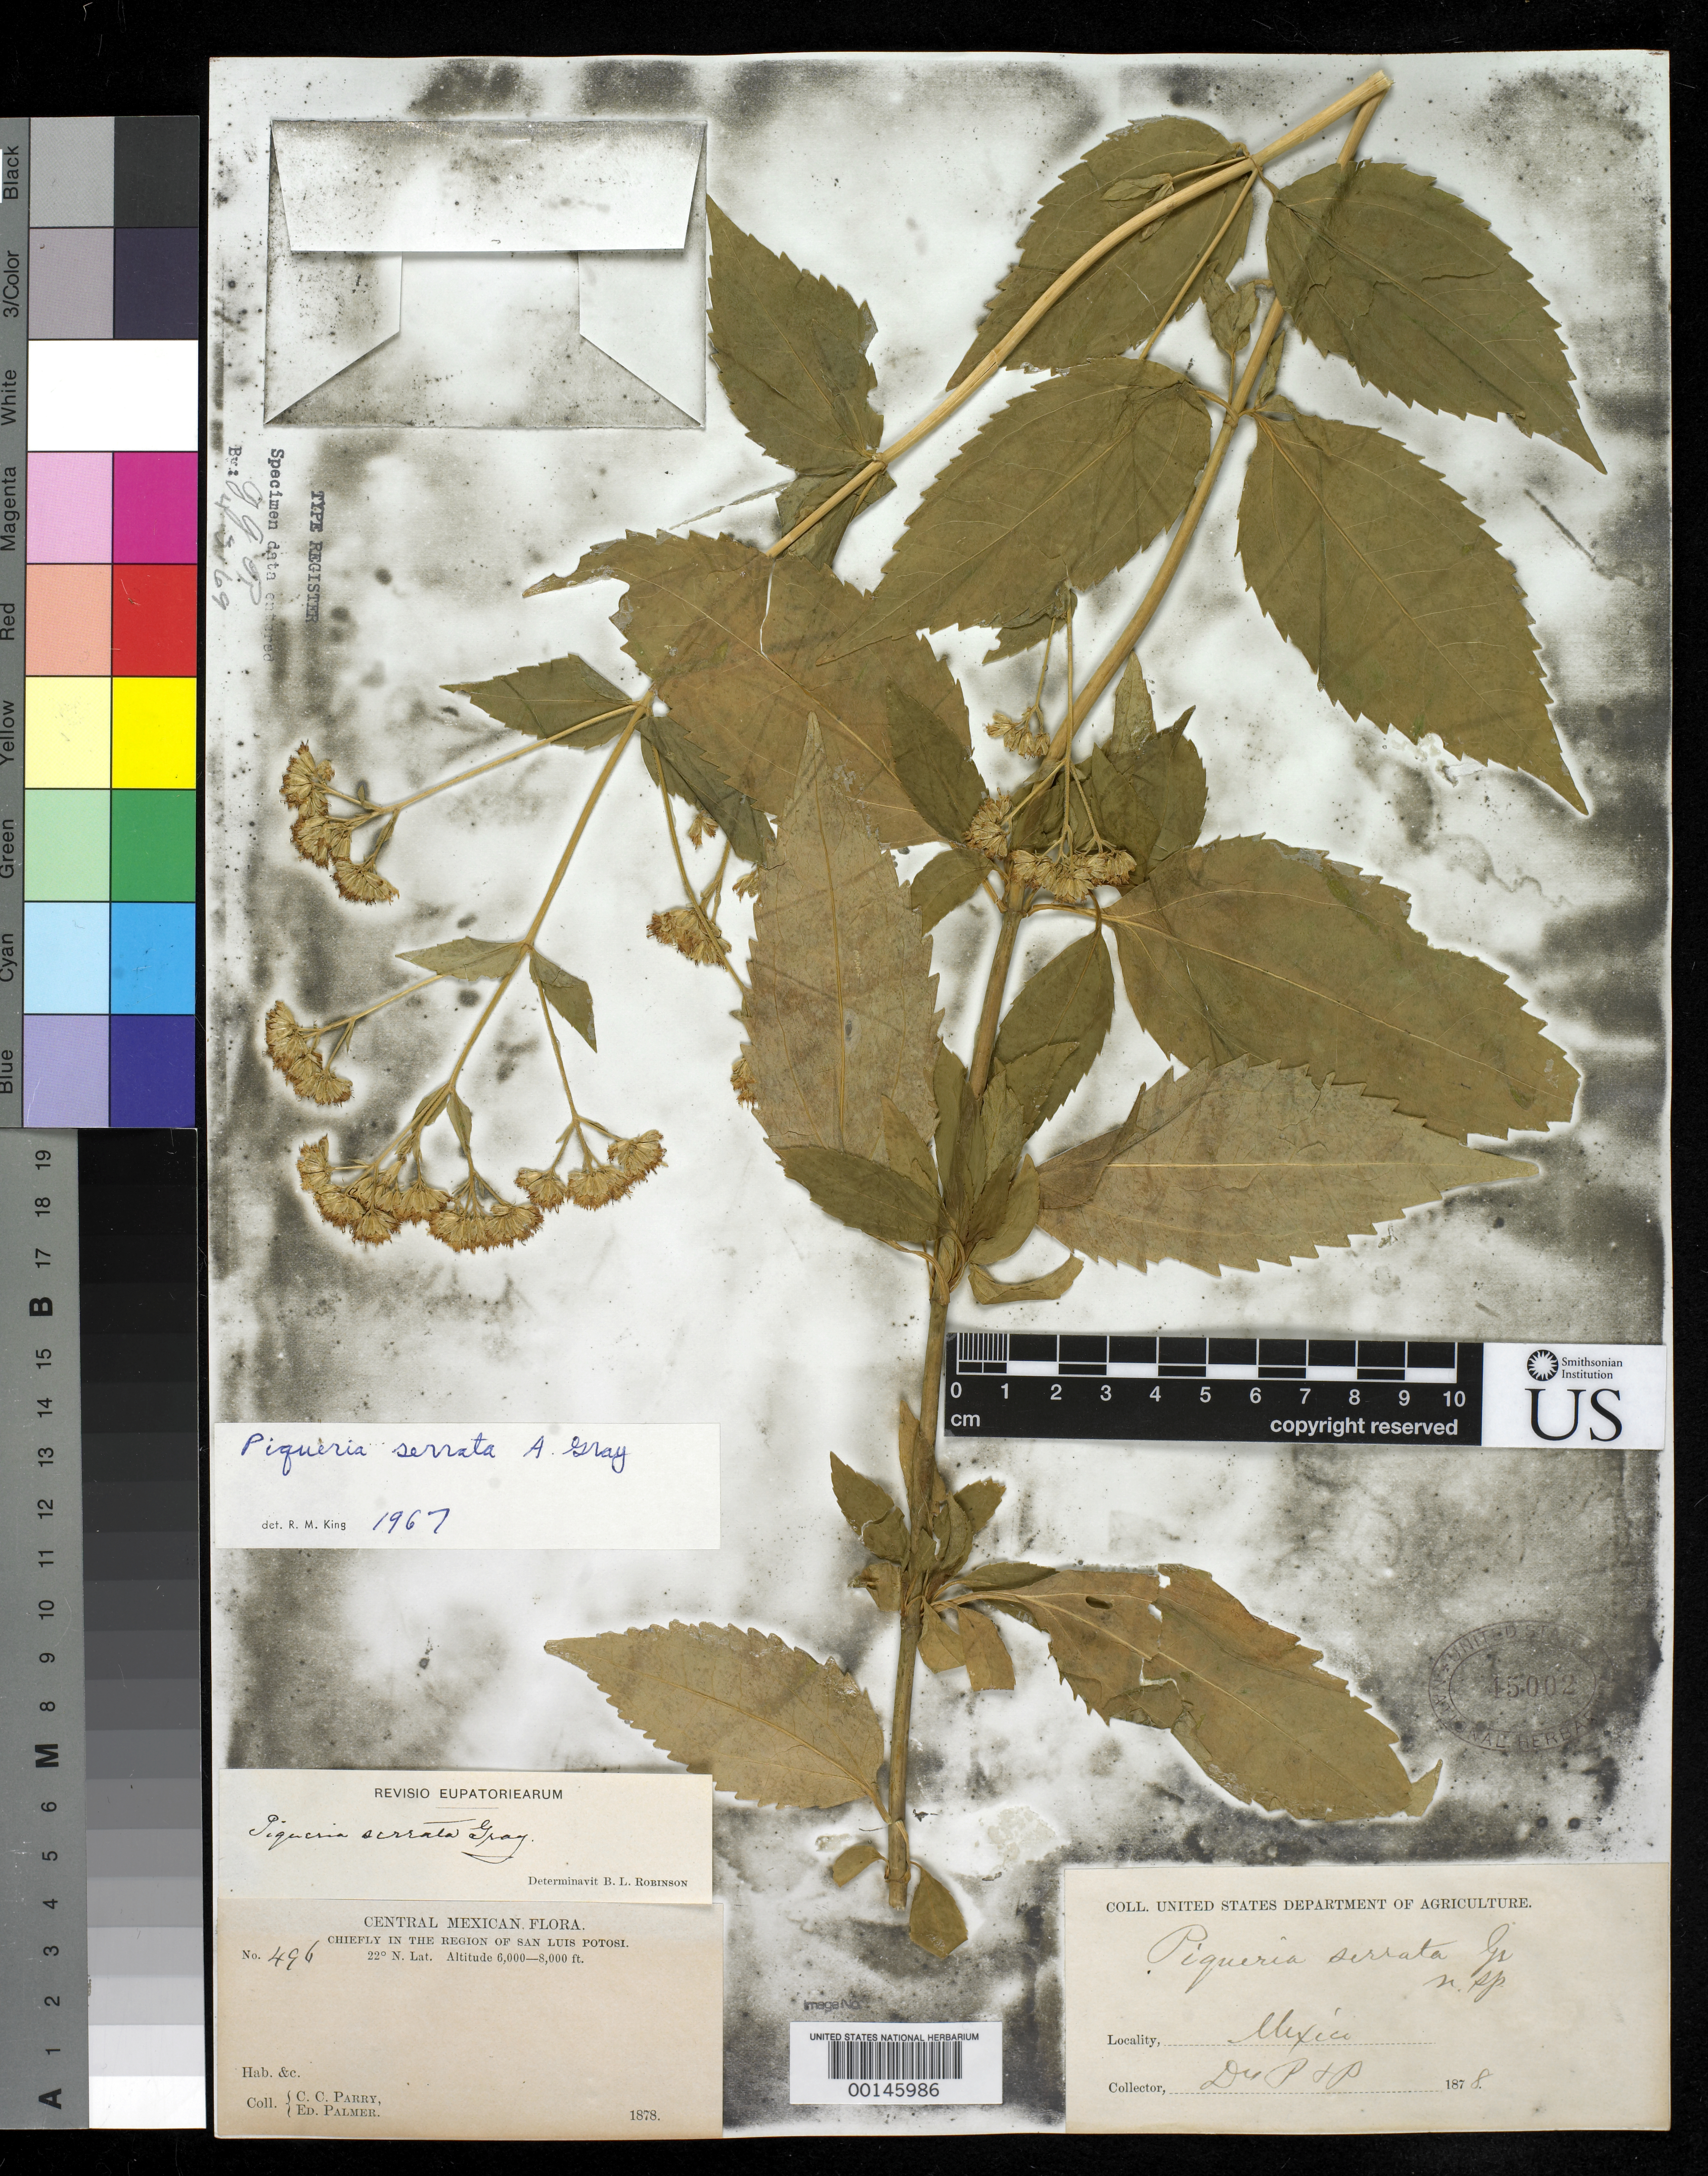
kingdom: Plantae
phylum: Tracheophyta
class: Magnoliopsida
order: Asterales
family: Asteraceae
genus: Piqueria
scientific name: Piqueria serrata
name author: A. Gray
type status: Isotype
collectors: C. C. Parry & E. Palmer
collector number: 496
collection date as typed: Aug 1878 to -- Sep 1878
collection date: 1878-08/1878-09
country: Mexico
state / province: San Luis Potosi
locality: Alvarez, 30 mi SE of city of San Luis Potosi.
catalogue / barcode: US 45002